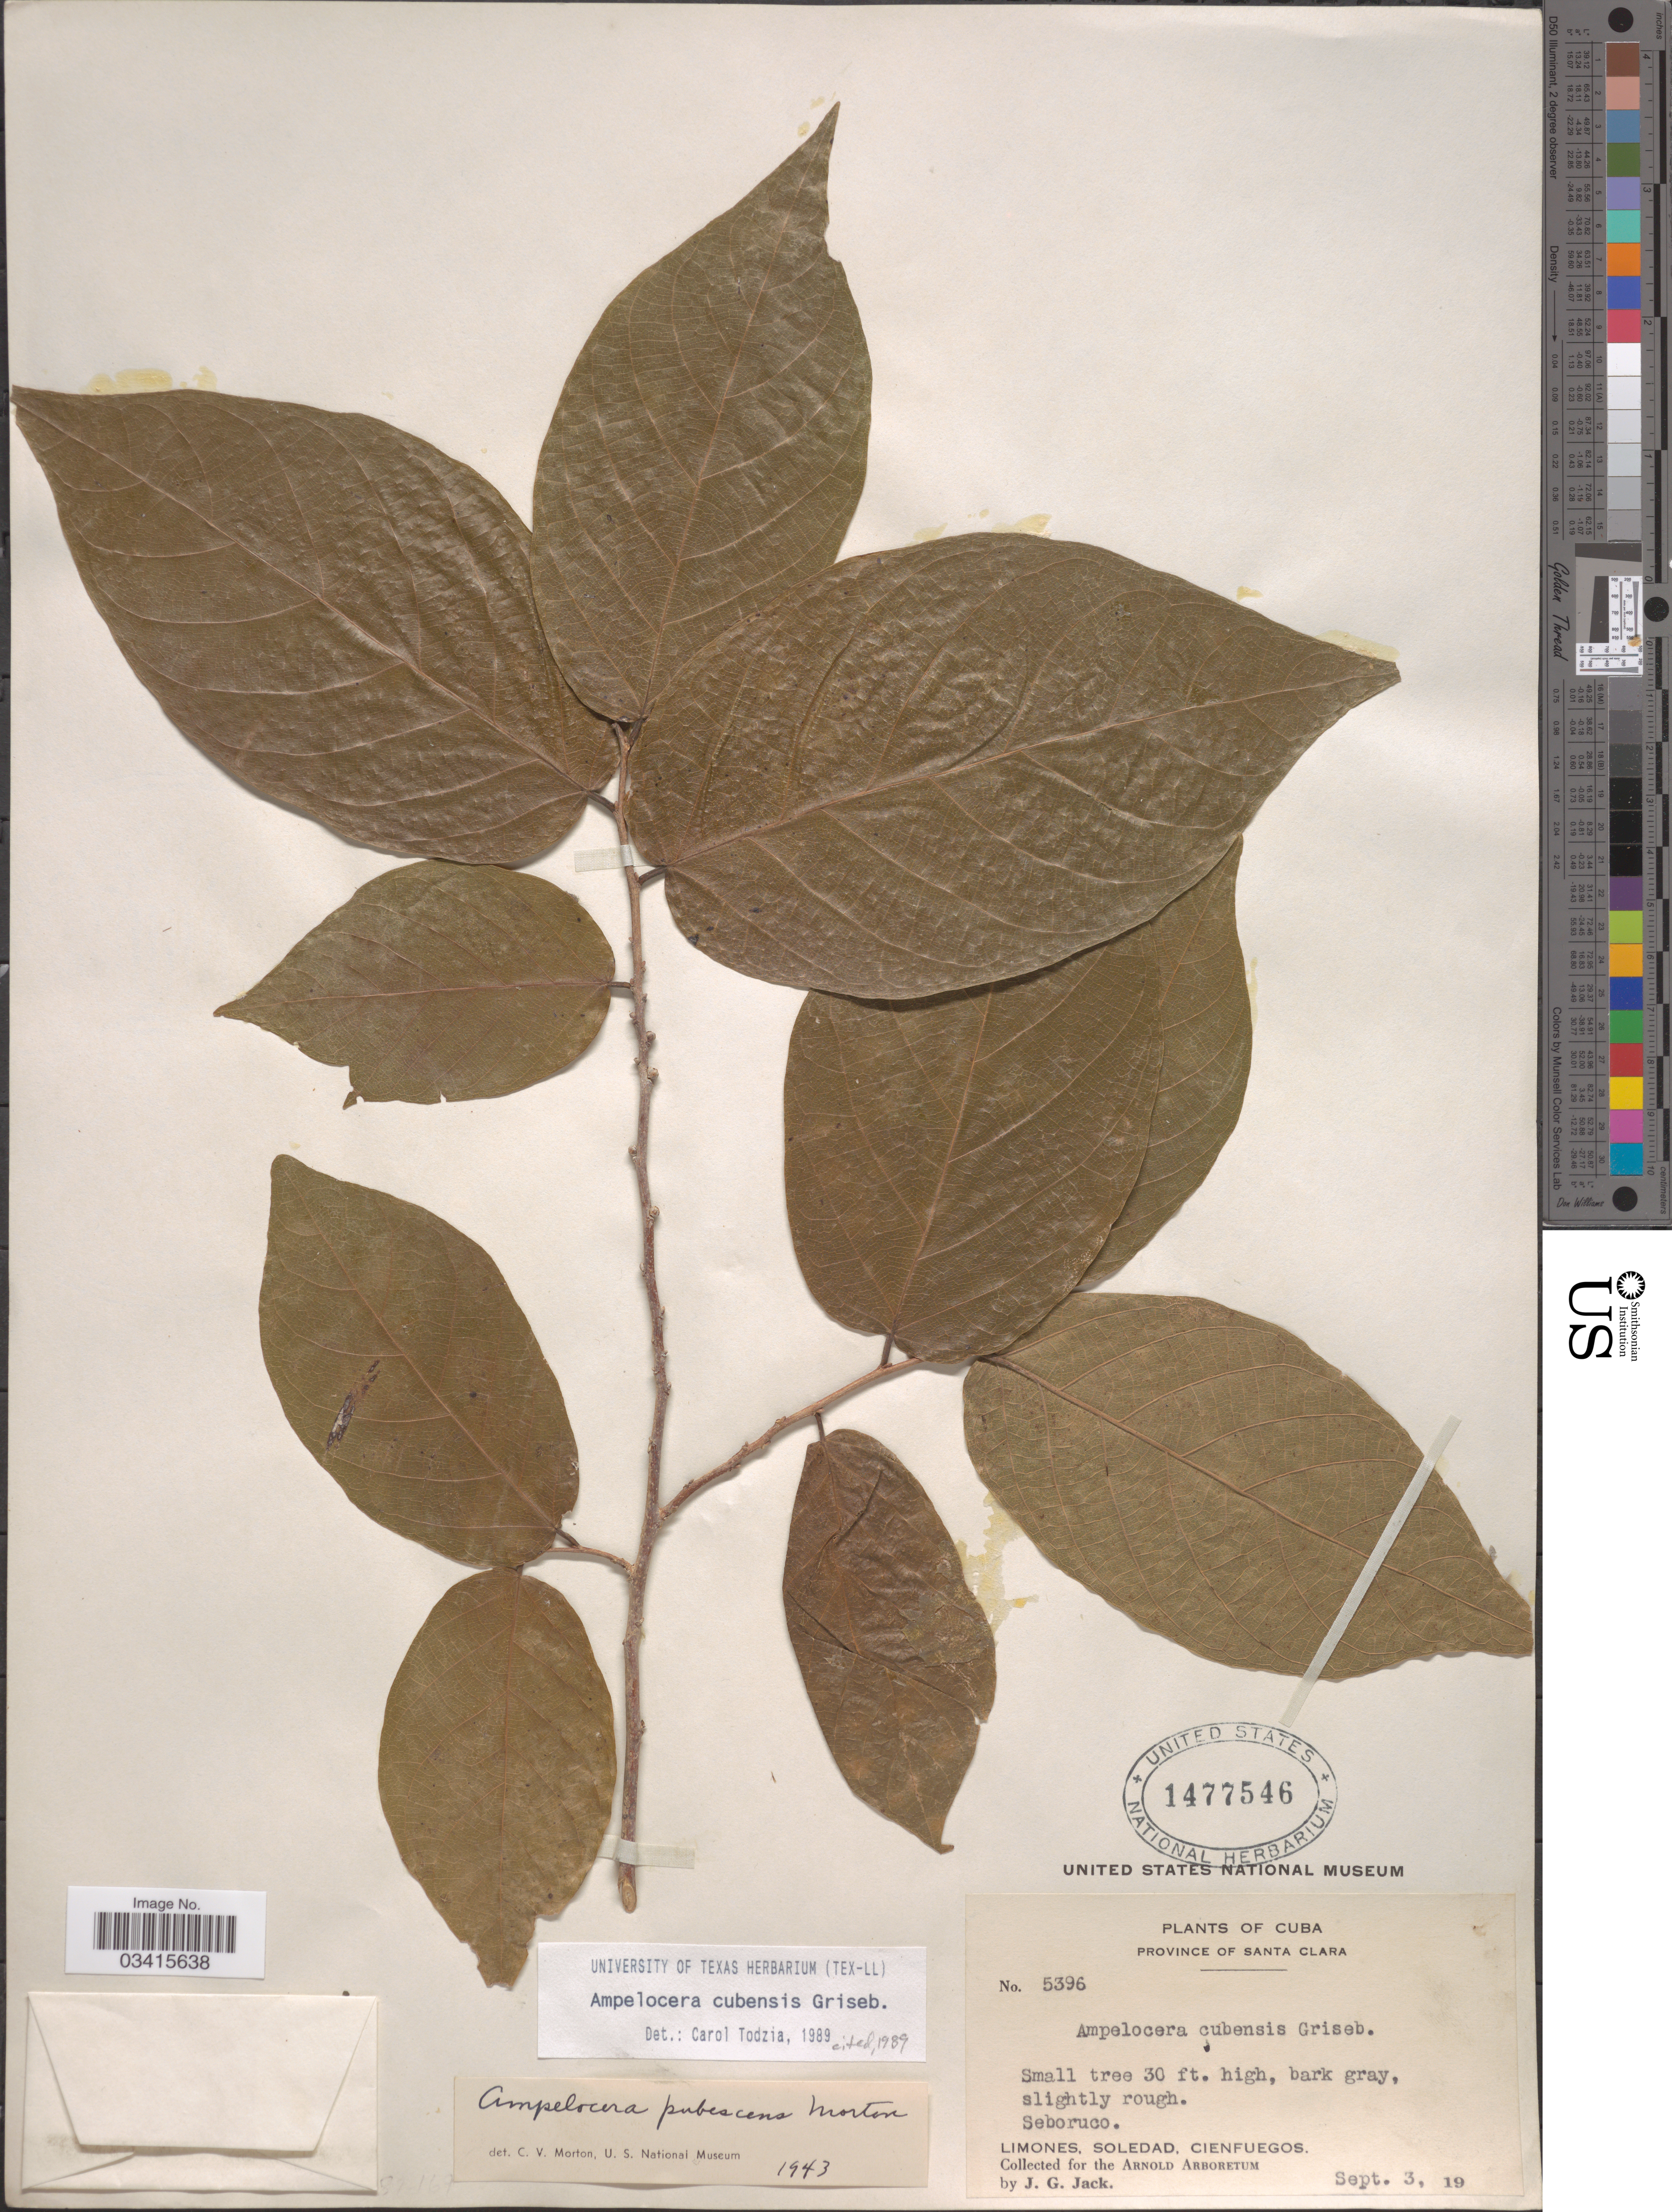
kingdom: Plantae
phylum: Tracheophyta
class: Magnoliopsida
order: Rosales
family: Cannabaceae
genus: Ampelocera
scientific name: Ampelocera cubensis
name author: Griseb.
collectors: J. G. Jack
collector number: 5396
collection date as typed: Sept. 3, 19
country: Cuba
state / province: Las Villas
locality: Province of Santa Clara. Seboruco. Limones, Soledad, Cienfuegos.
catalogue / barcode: US 1477546